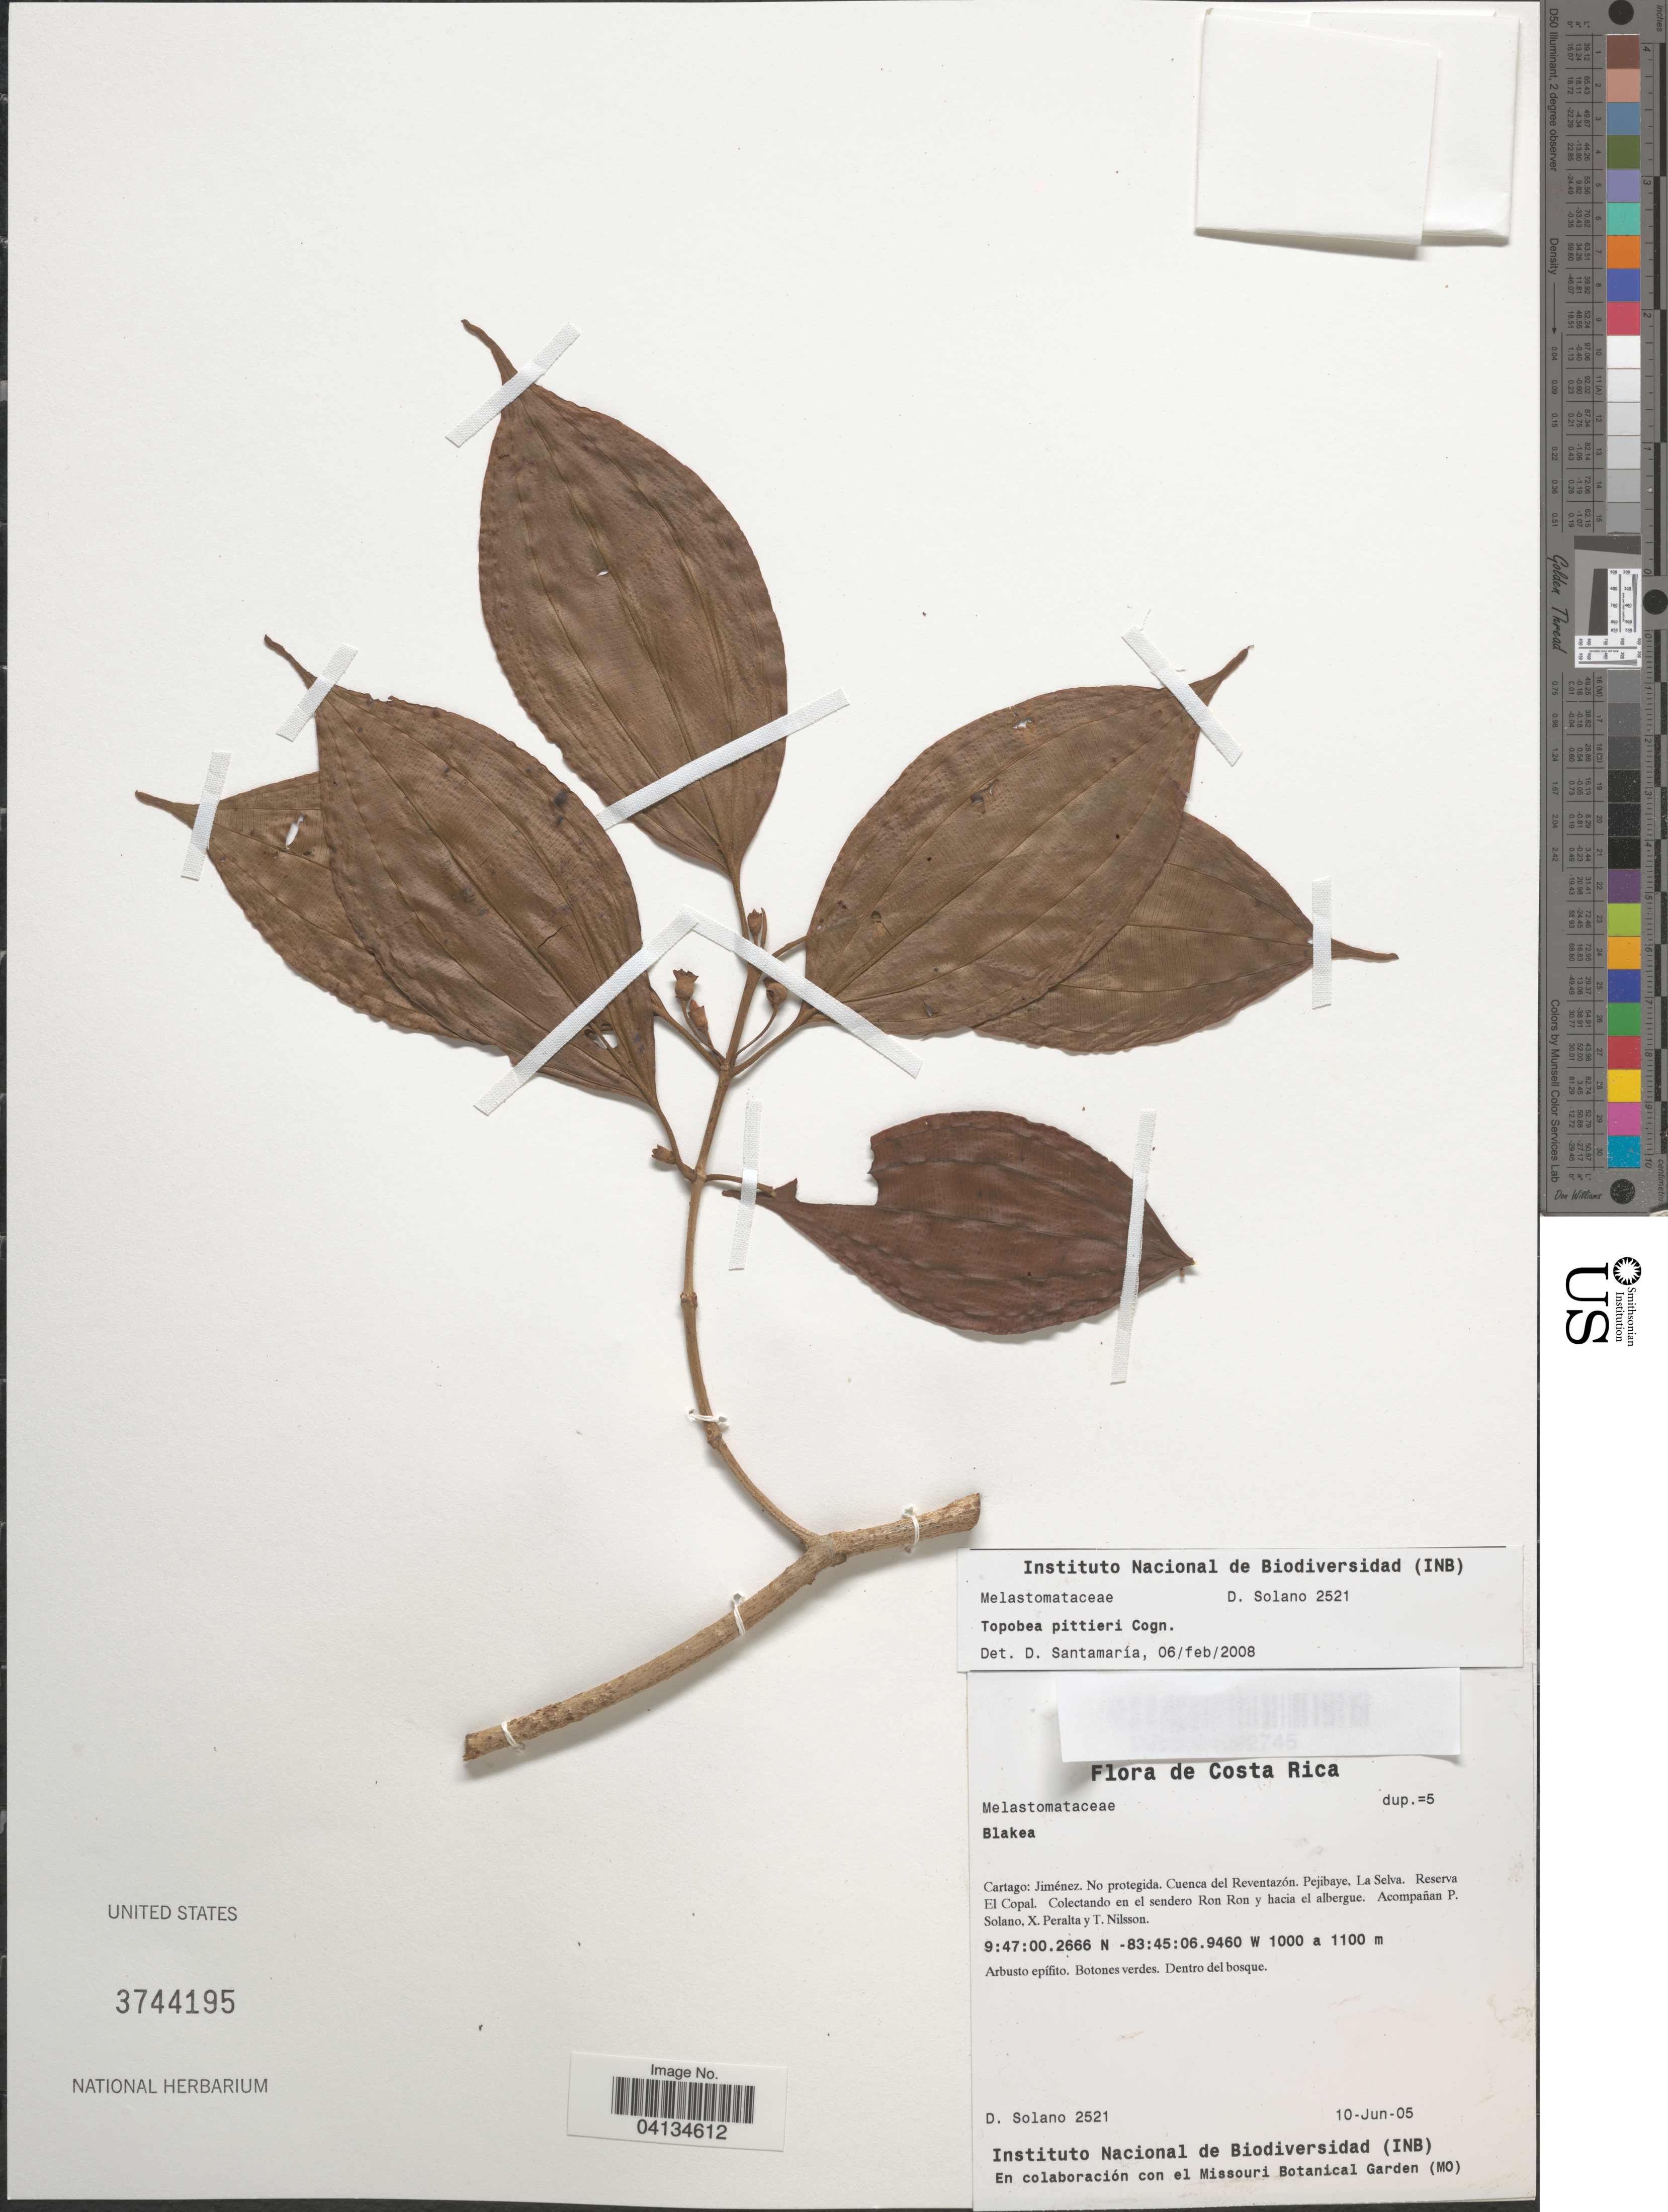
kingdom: Plantae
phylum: Tracheophyta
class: Magnoliopsida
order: Myrtales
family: Melastomataceae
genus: Topobea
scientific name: Topobea pittieri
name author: Cogn.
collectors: D. Solano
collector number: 2521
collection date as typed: Transcribed d/m/y: 10/6/5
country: Costa Rica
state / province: Cartago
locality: Jiménez. No protegida. Cuenca del Reventazón. Pejibaye, La Selva. Reserva El Copal. Colectando en el sendero Ron Ron y hacia el albergue.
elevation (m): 1000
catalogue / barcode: US 3744195